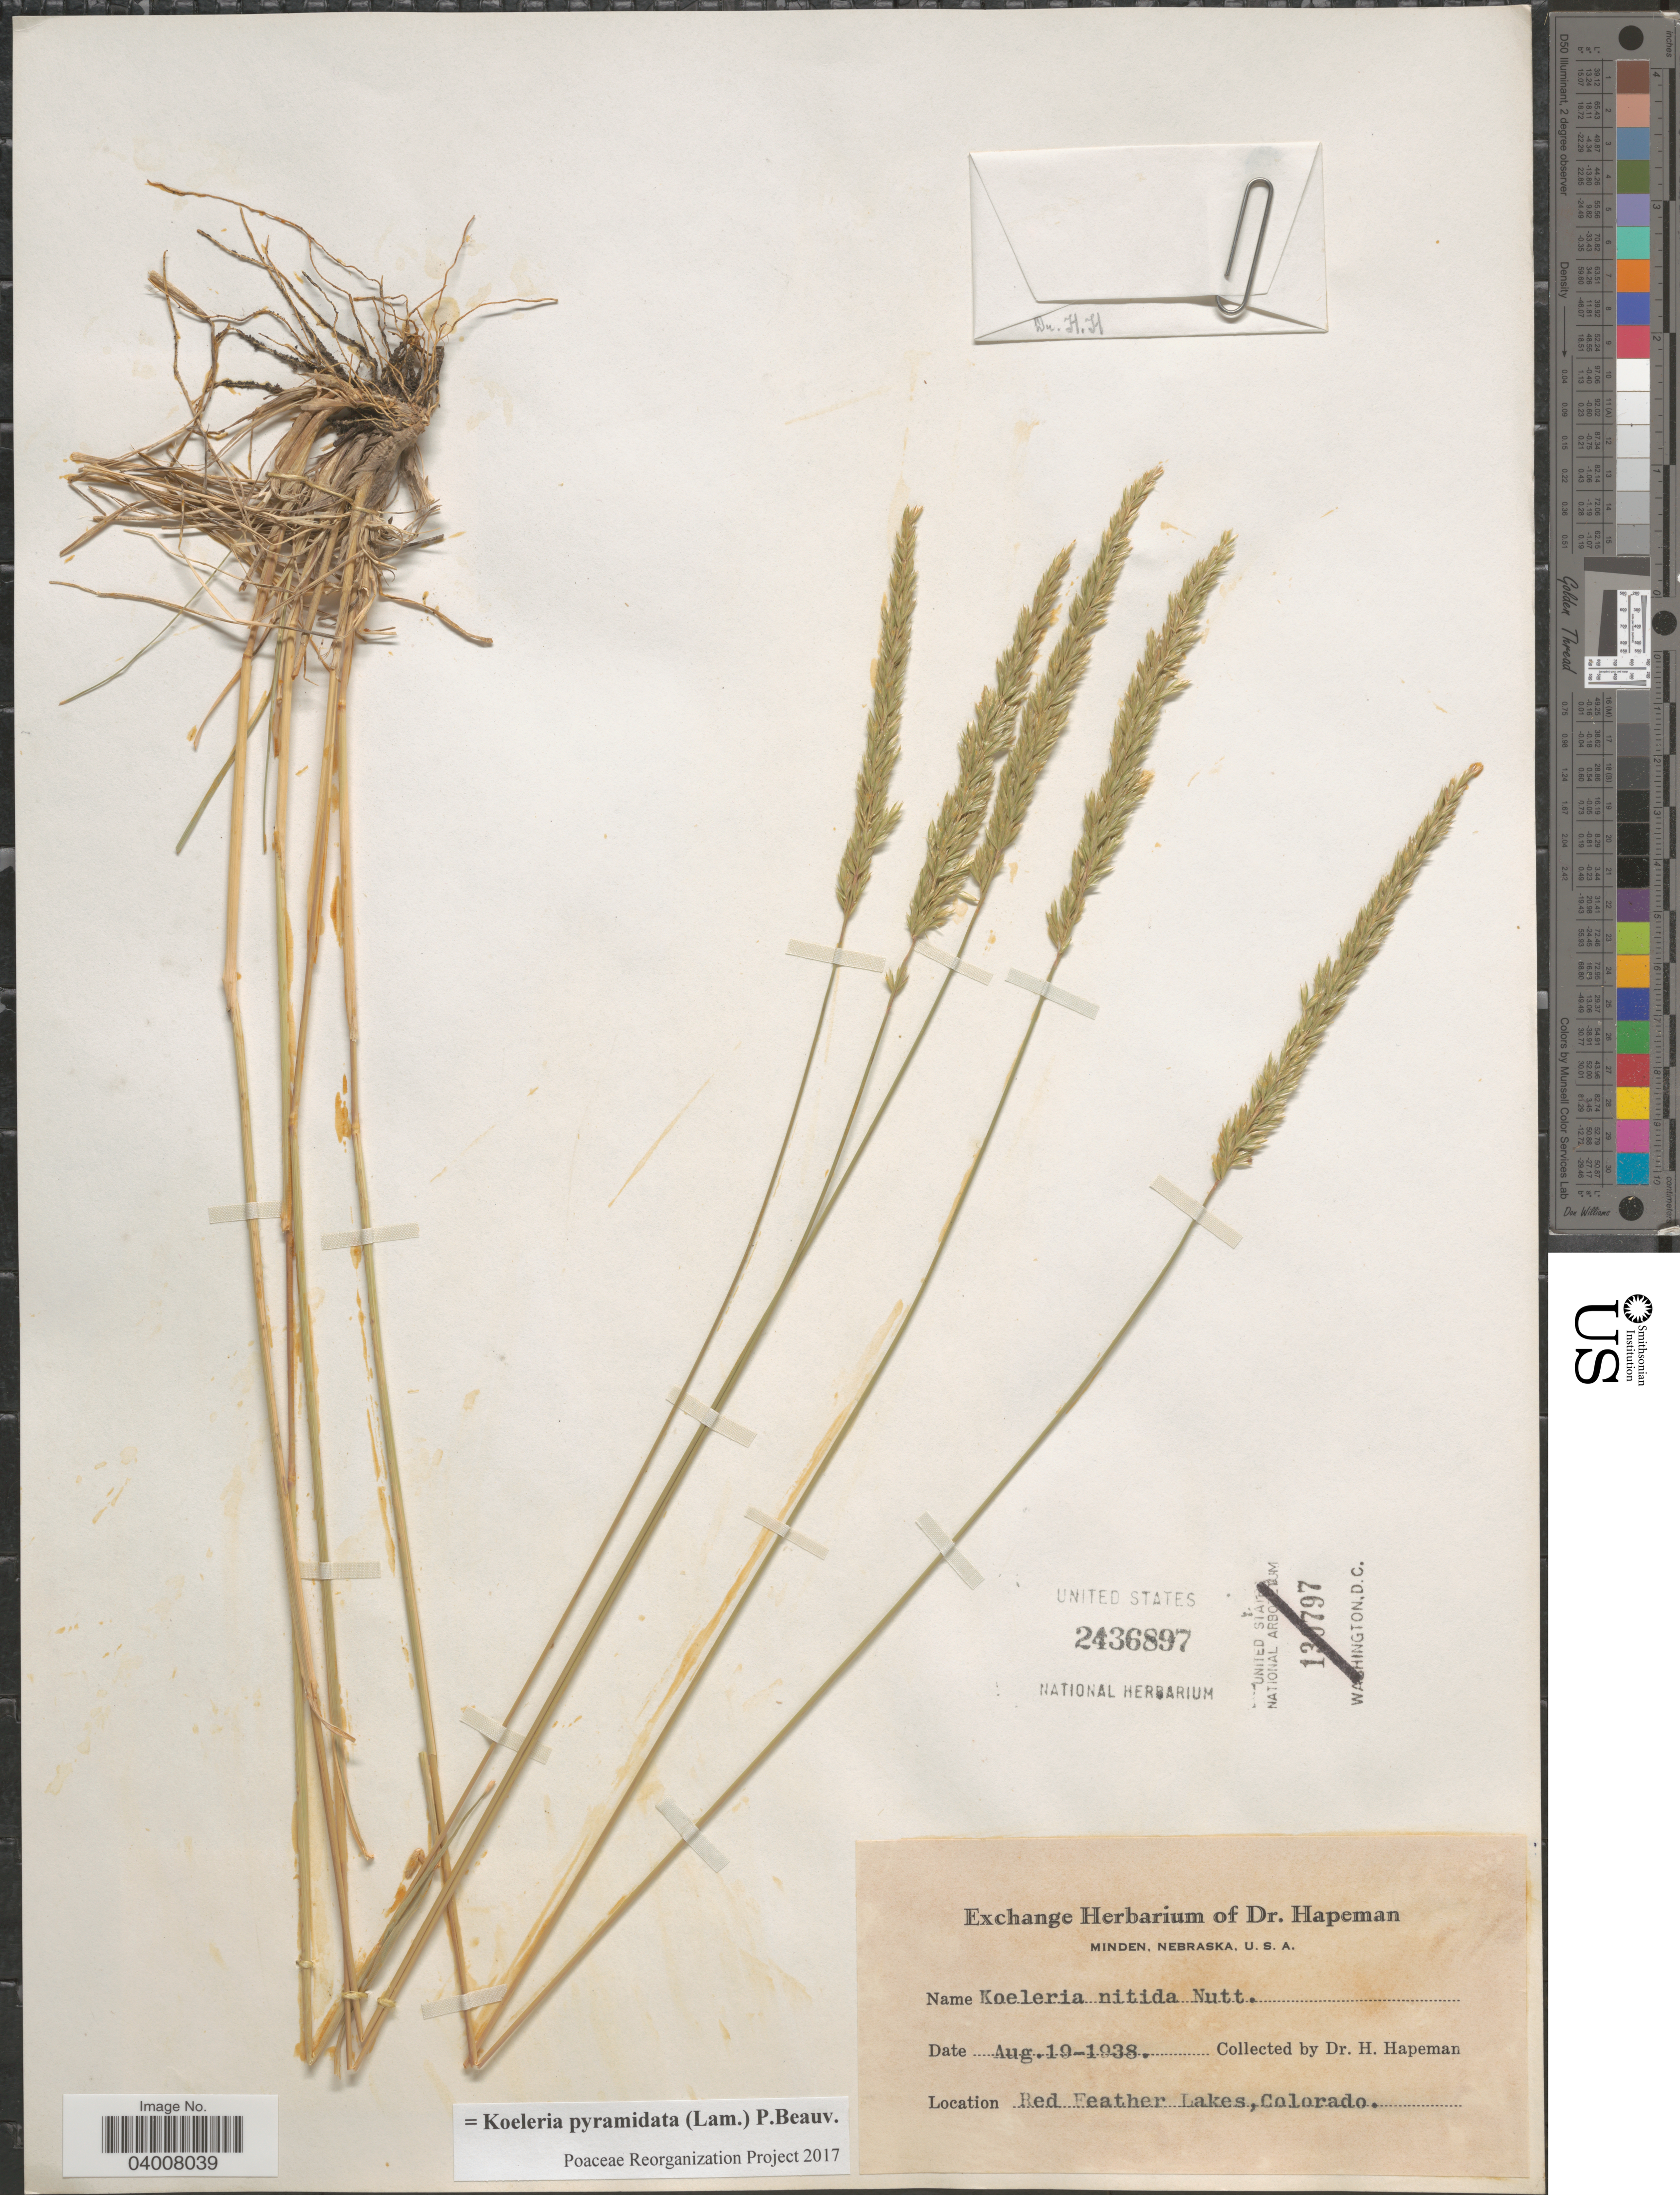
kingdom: Plantae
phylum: Tracheophyta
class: Liliopsida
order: Poales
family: Poaceae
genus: Koeleria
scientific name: Koeleria pyramidata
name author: (Lam.) P. Beauv.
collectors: H. Hapeman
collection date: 1938-08-10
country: United States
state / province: Colorado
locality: Red Feather Lakes.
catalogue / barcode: US 2436897